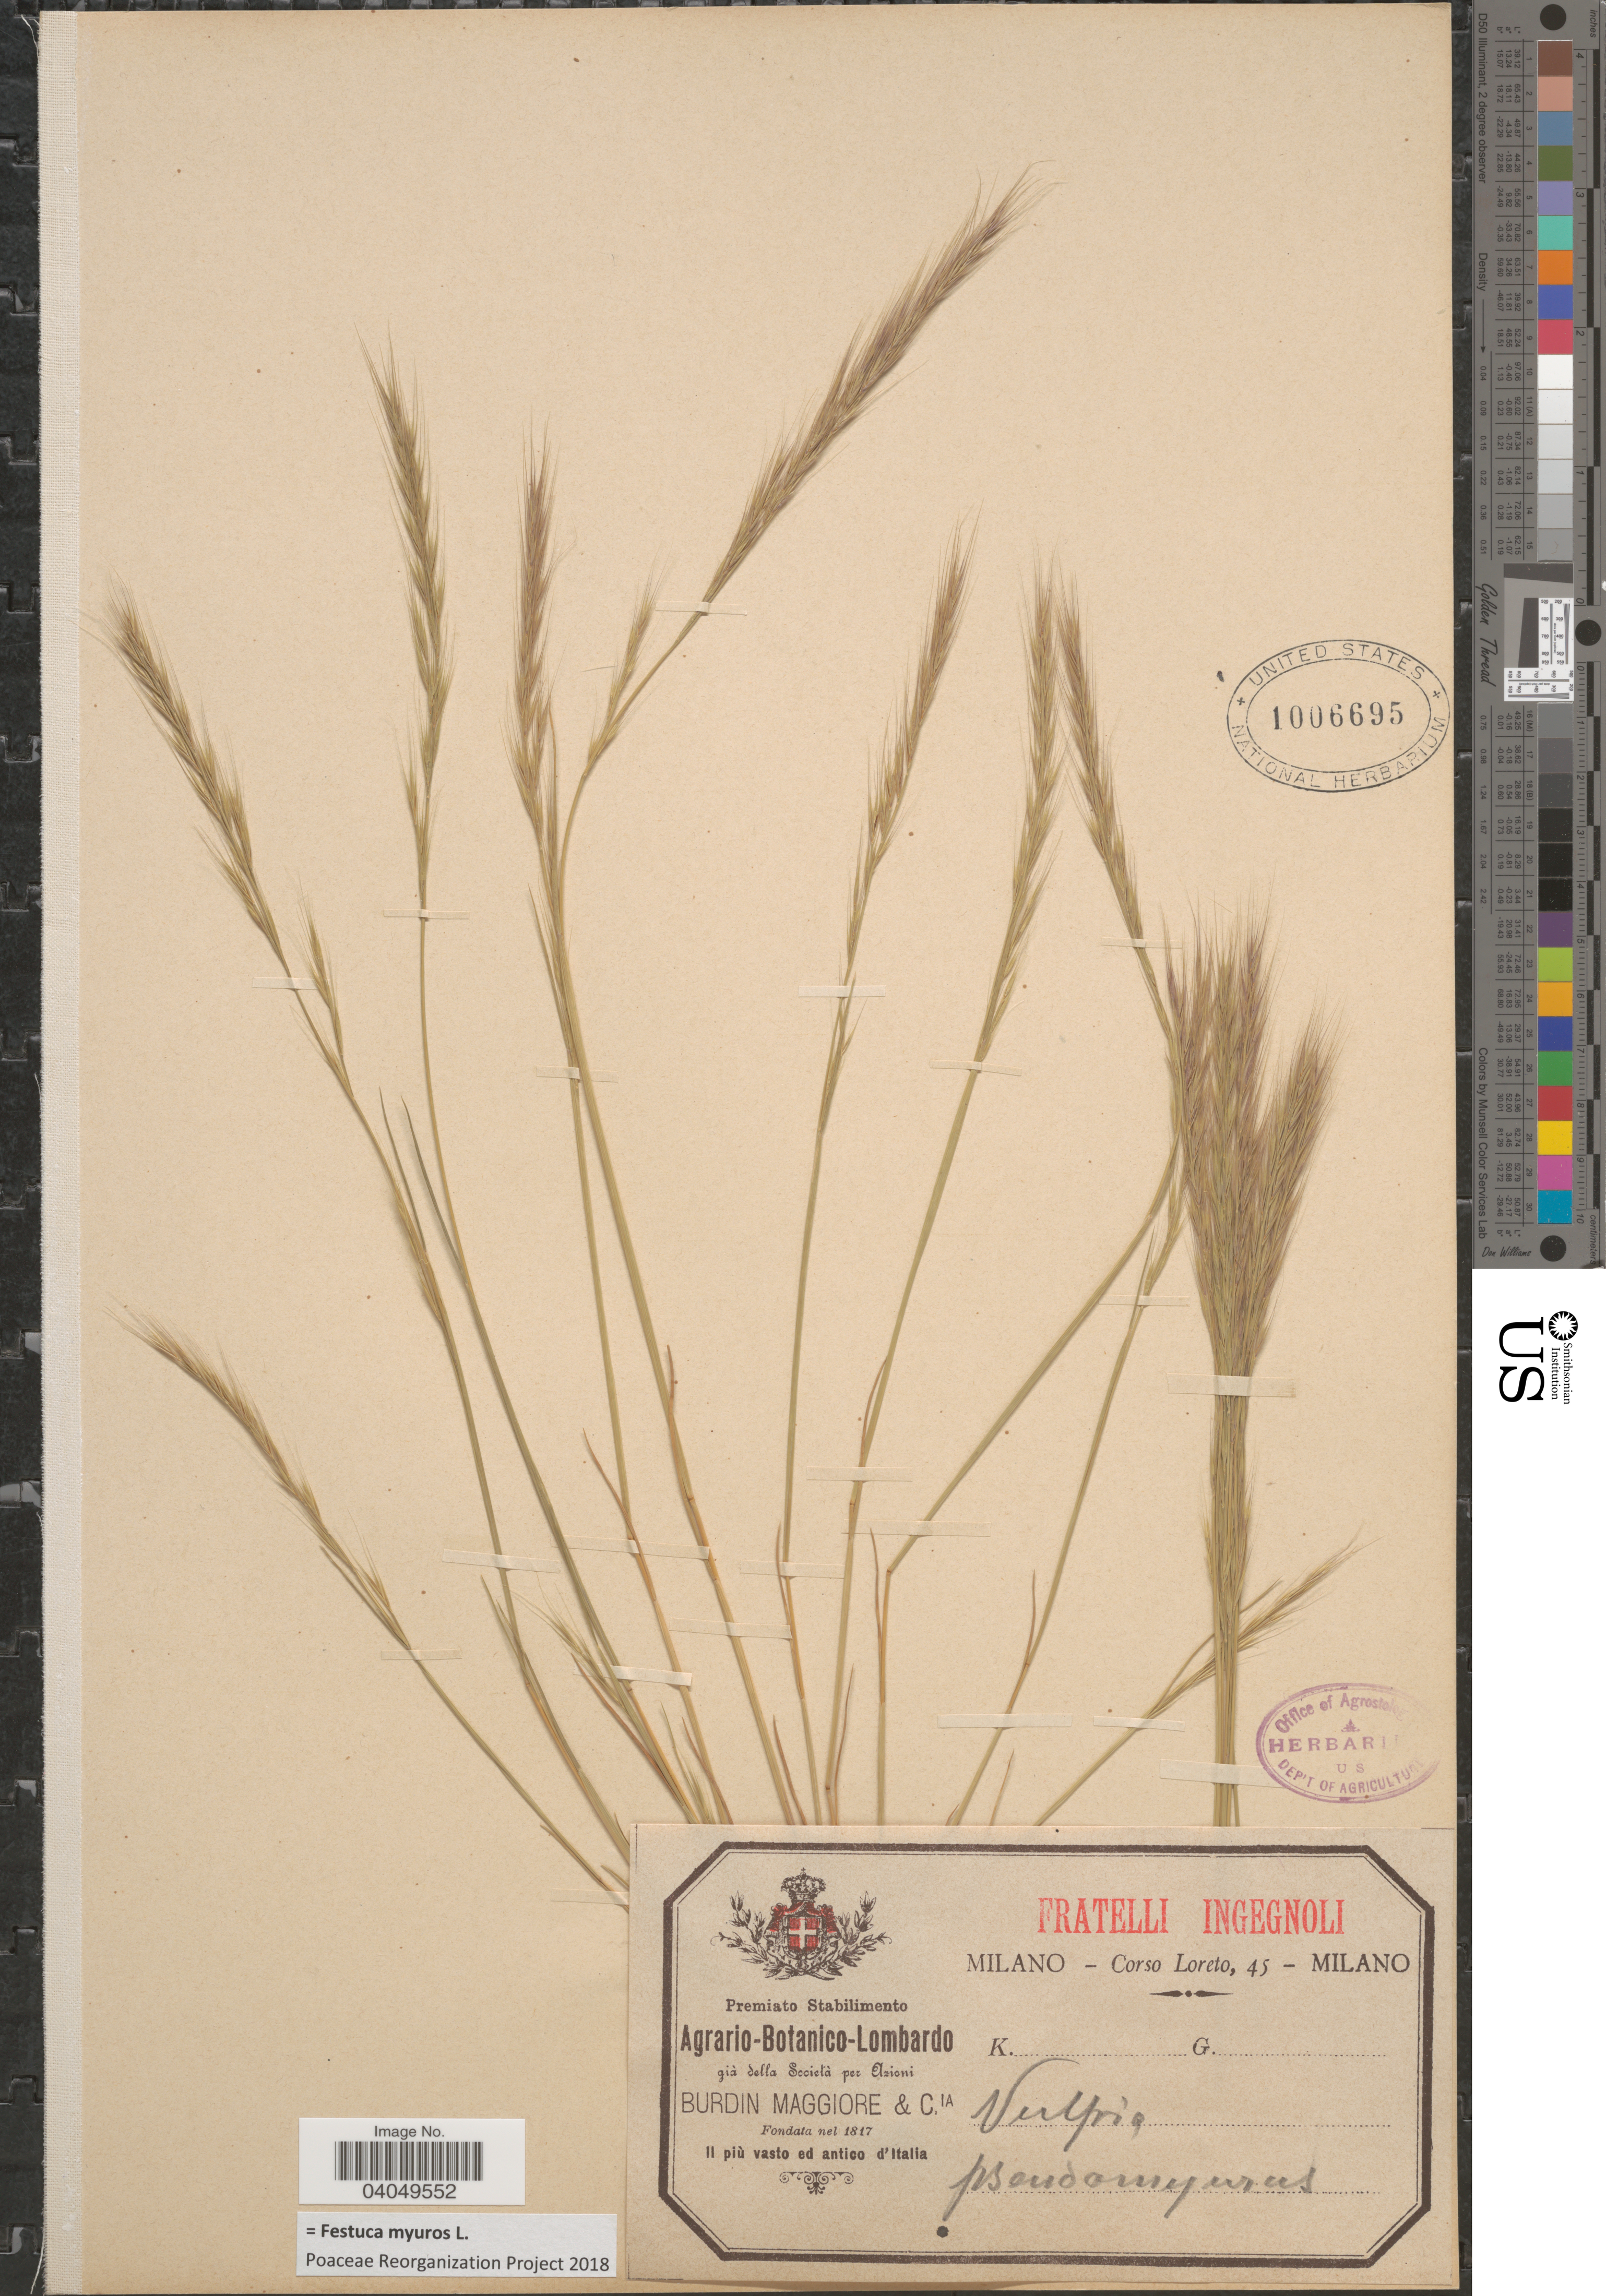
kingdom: Plantae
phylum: Tracheophyta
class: Liliopsida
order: Poales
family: Poaceae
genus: Festuca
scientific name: Festuca myuros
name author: L.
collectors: Loreto, C.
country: Italy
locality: Milano.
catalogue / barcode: US 1006695